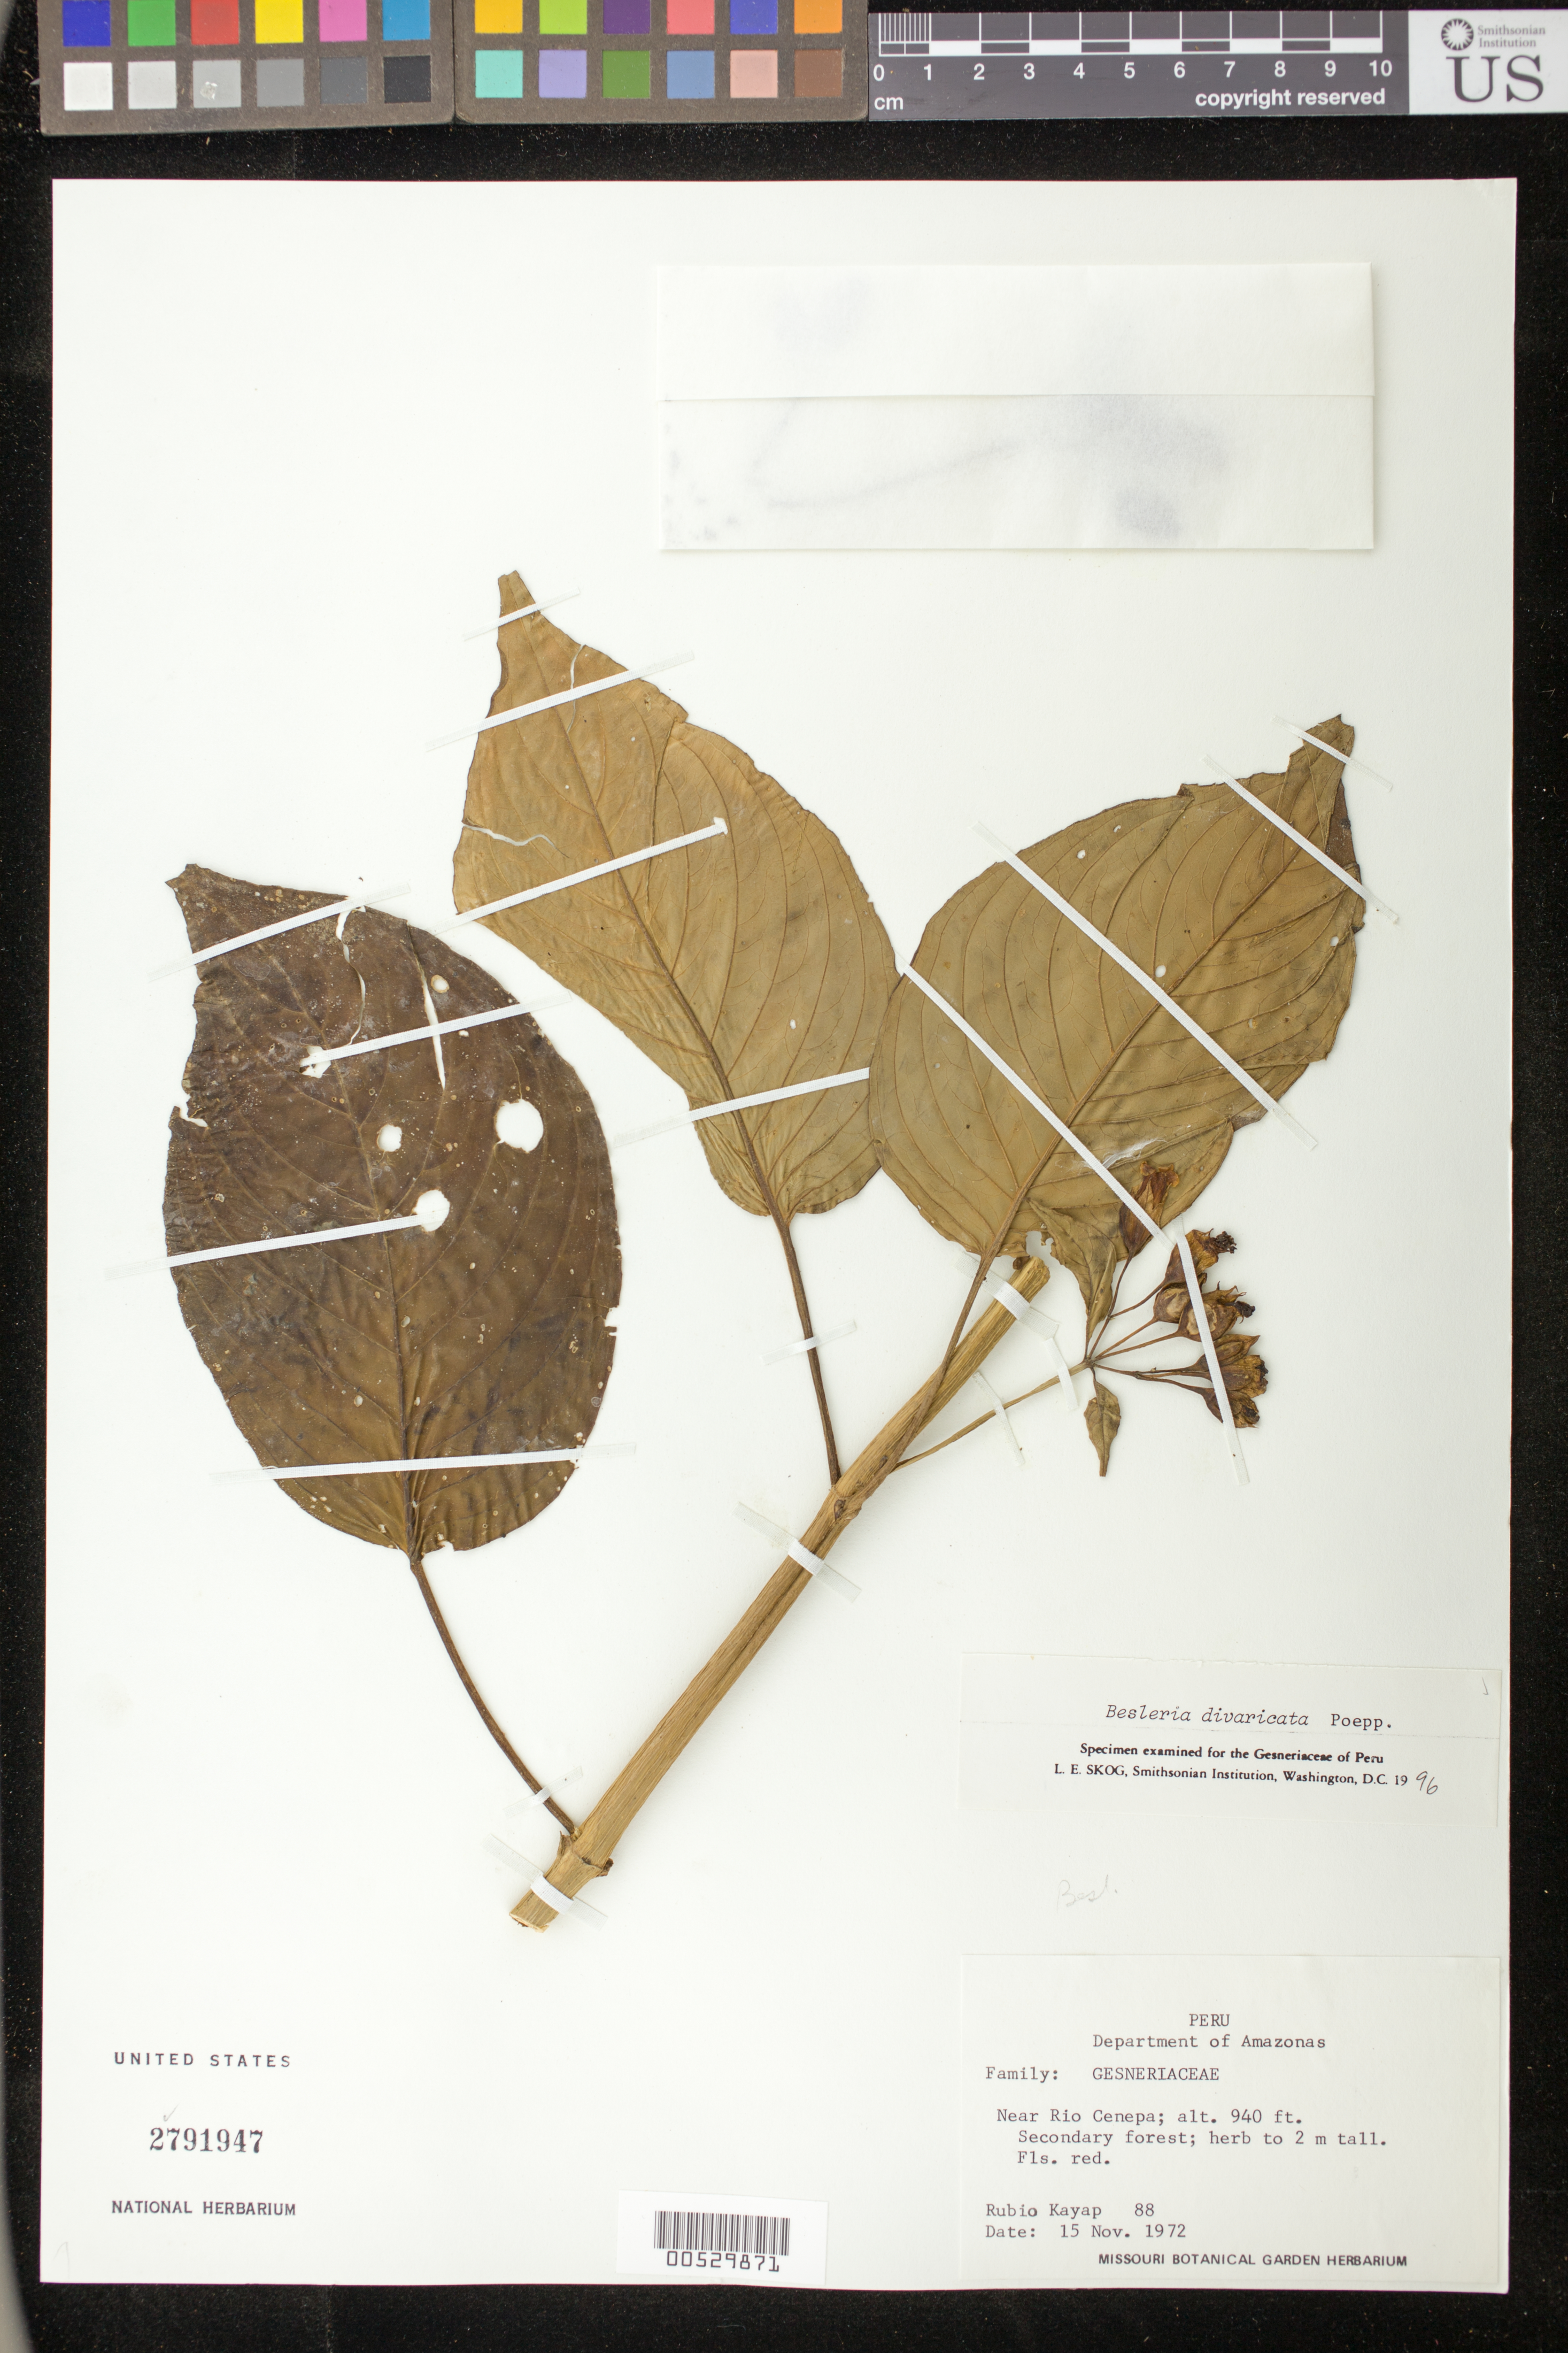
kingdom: Plantae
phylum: Tracheophyta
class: Magnoliopsida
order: Lamiales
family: Gesneriaceae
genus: Besleria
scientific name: Besleria divaricata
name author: Poepp.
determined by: Skog, Laurence E.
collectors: R. Kayap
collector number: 88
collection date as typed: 15 Nov 1972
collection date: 1972-11-15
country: Peru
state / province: Amazonas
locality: Near Rio Cenepa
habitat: Secondary forest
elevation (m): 287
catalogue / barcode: US 2791947